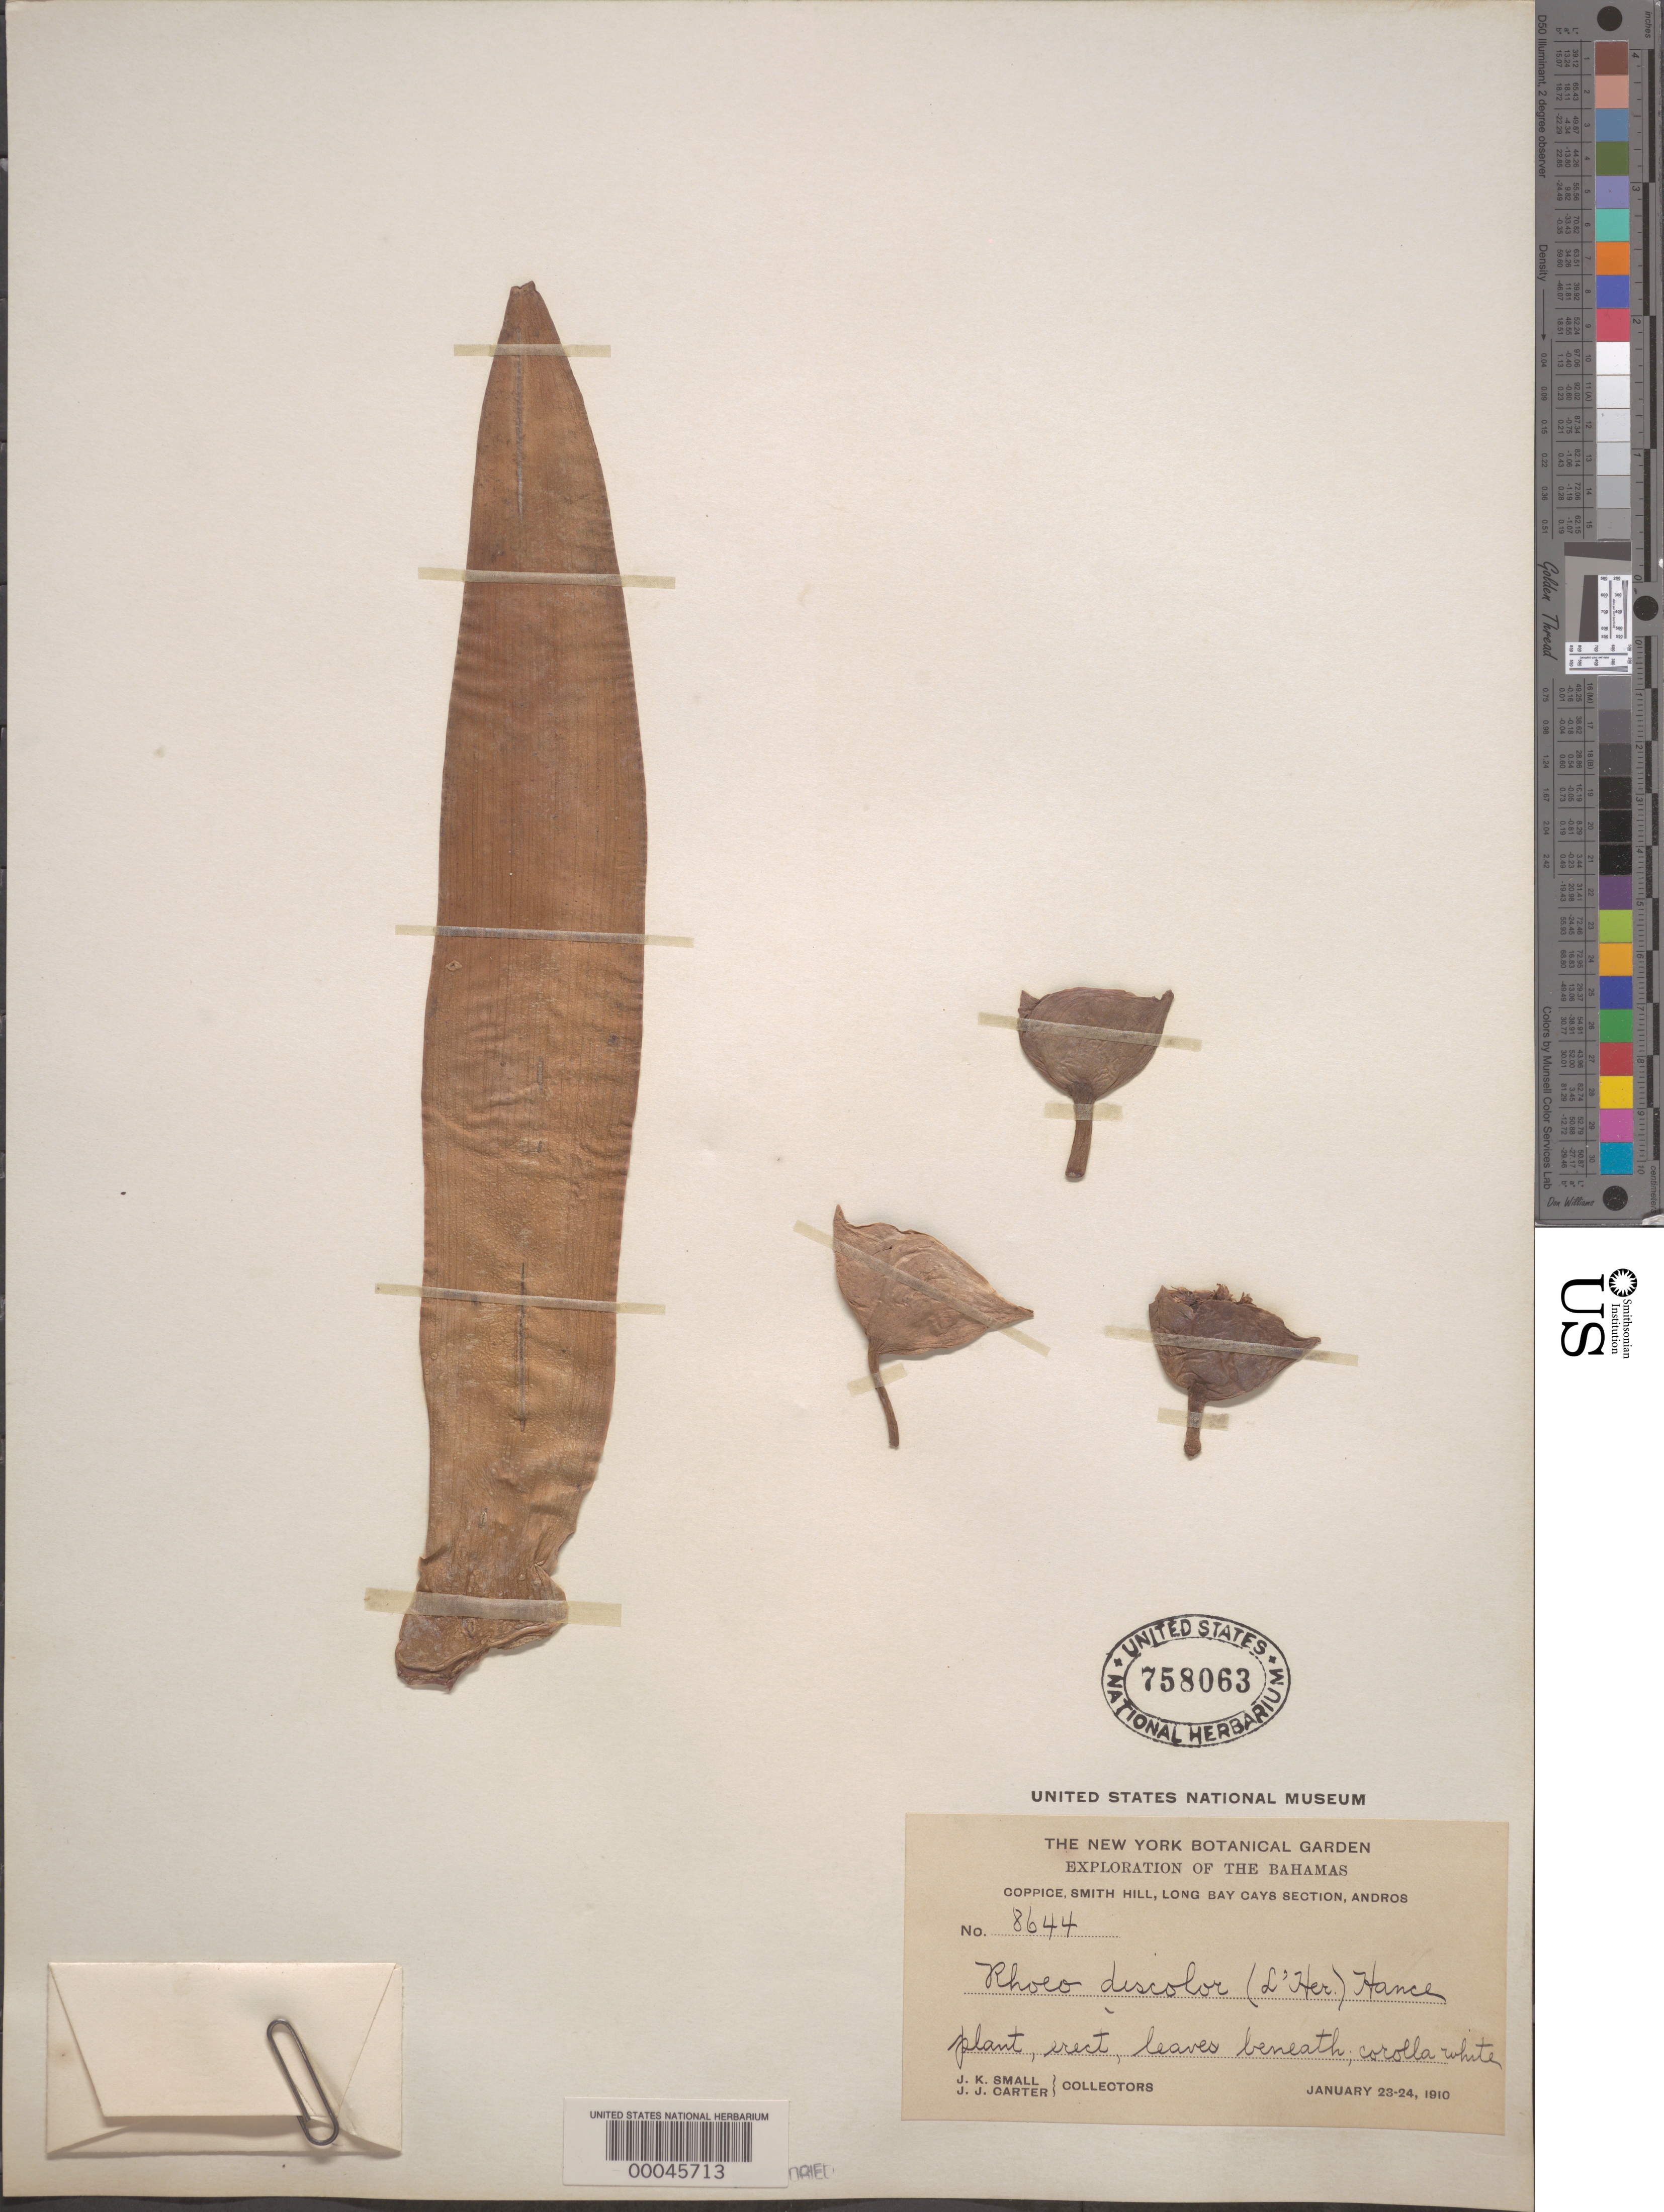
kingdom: Plantae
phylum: Tracheophyta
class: Liliopsida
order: Commelinales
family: Commelinaceae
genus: Tradescantia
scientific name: Tradescantia spathacea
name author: Sw.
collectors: J. K. Small & J. J. Carter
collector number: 8644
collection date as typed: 23 Jan 1910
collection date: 1910-01-23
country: Bahamas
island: Andros Island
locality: Coppice, smith hill at long bay cays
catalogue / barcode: US 758063